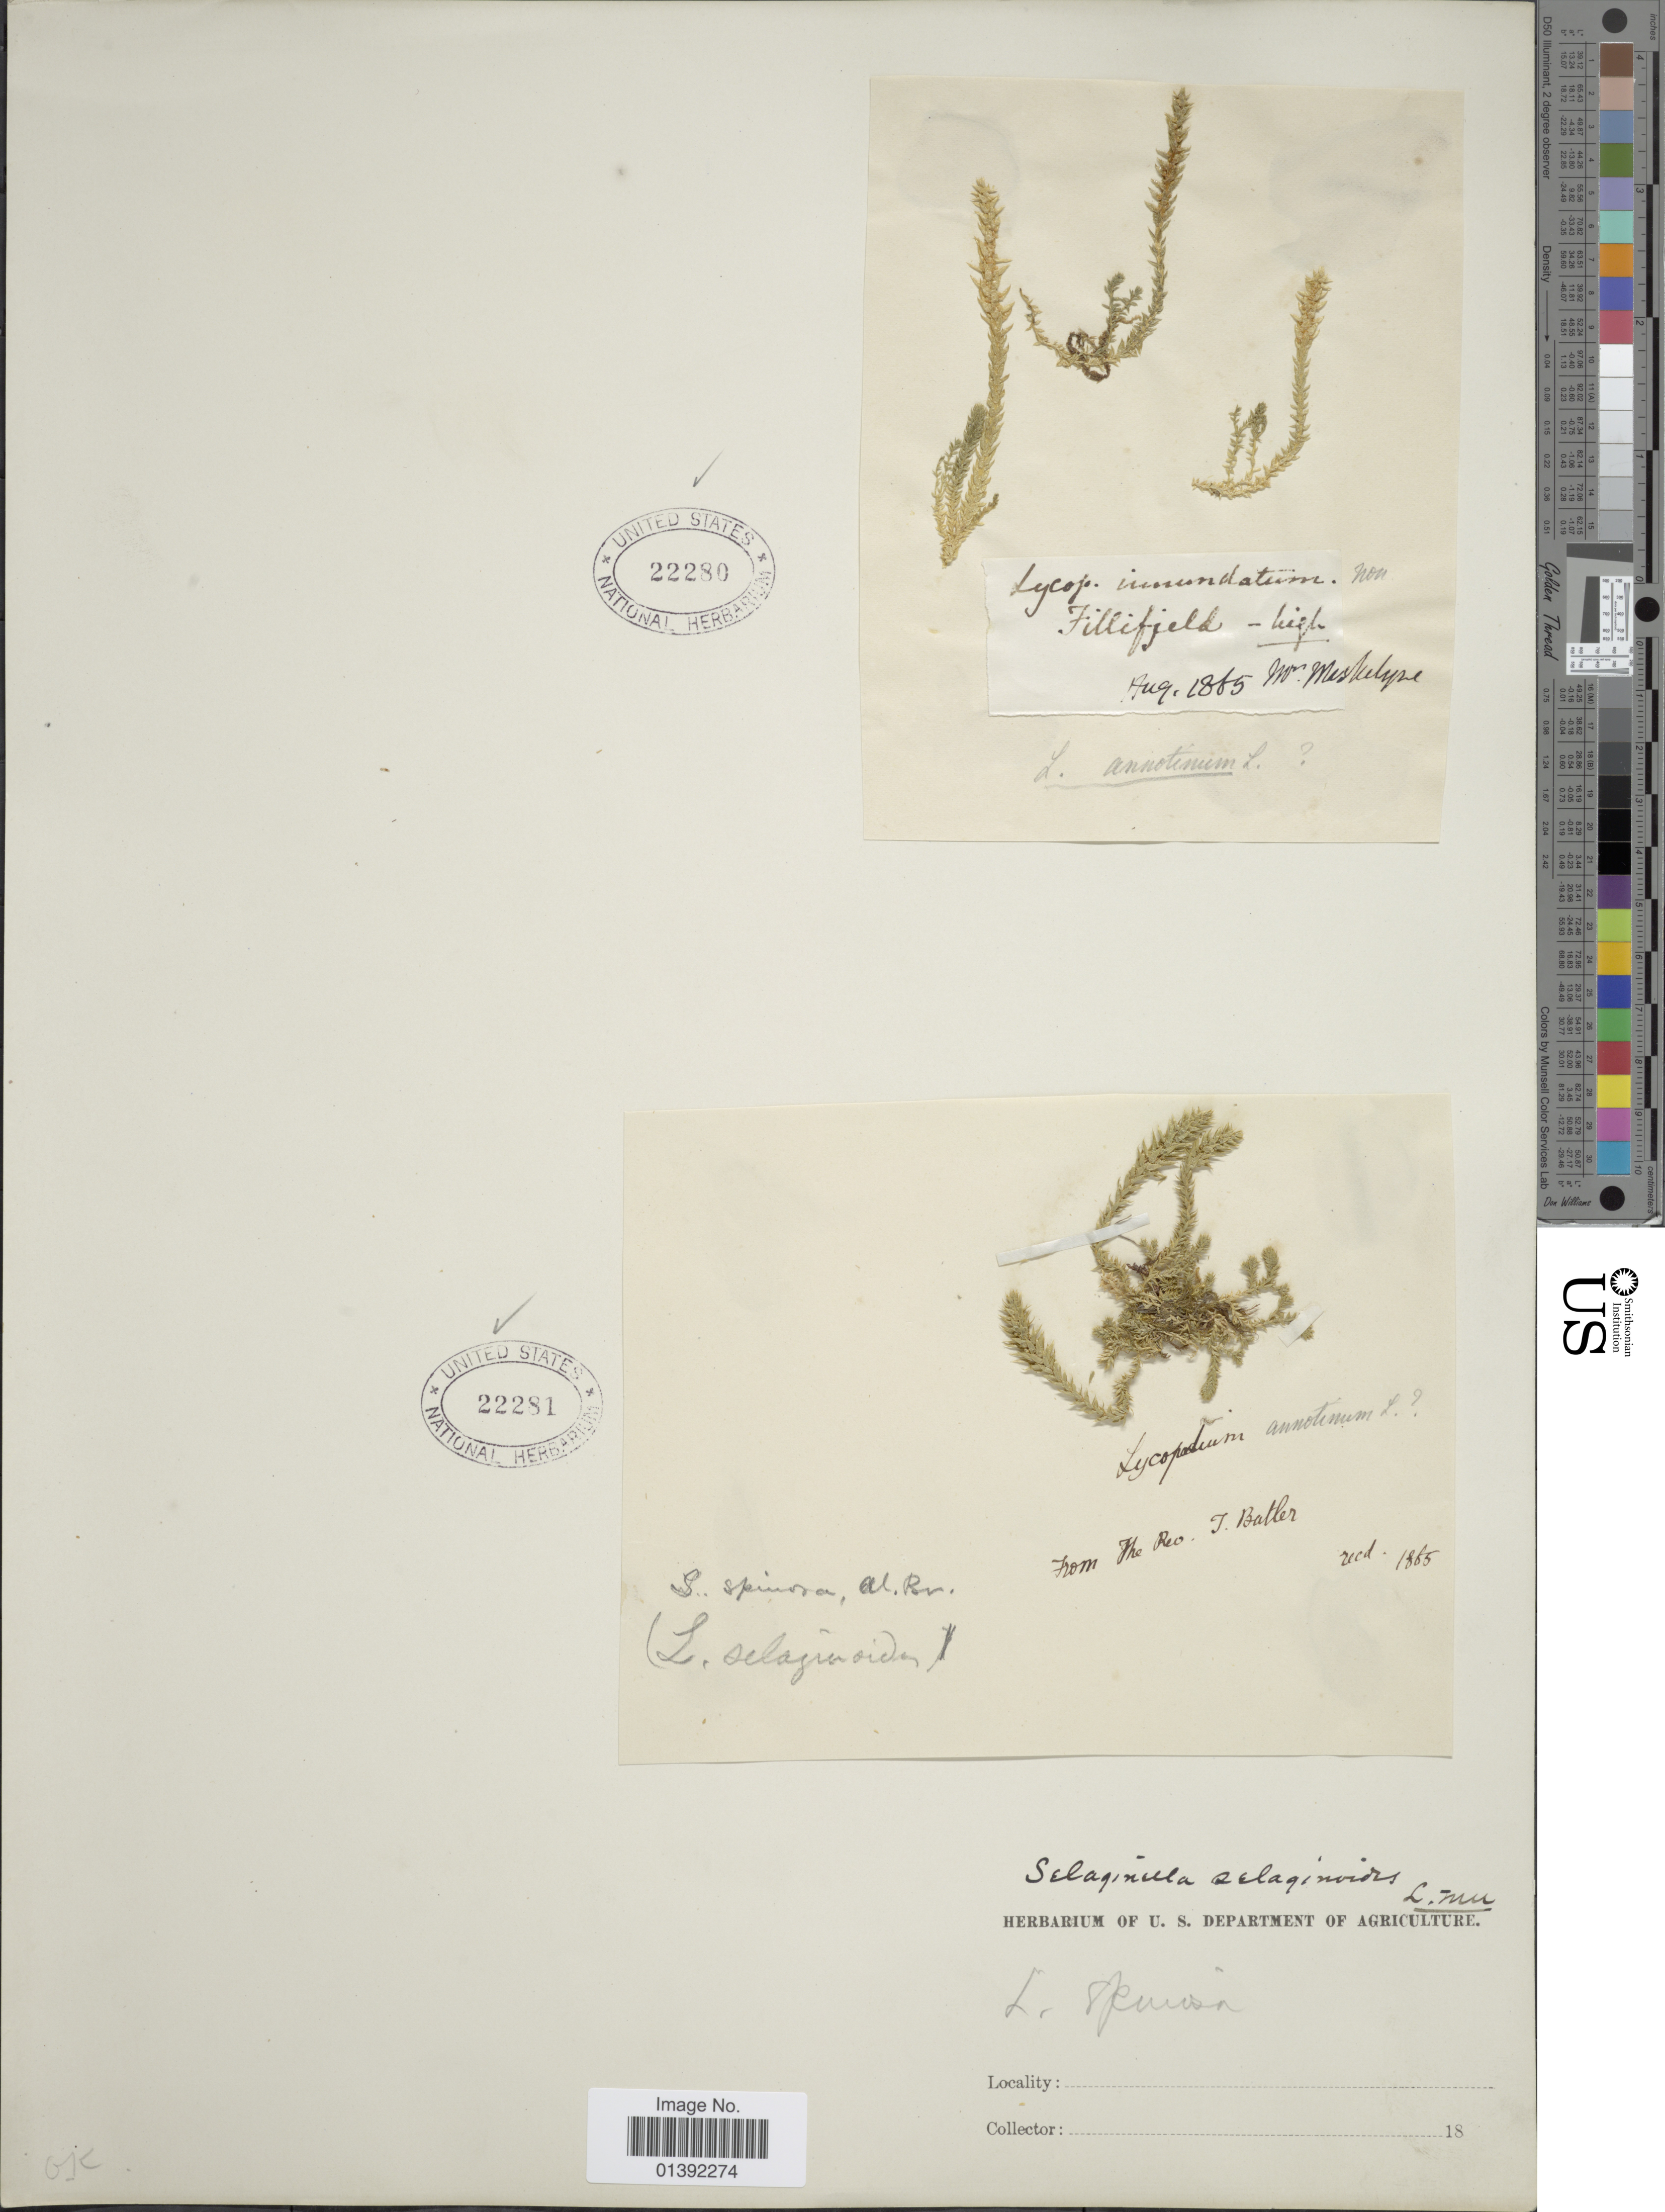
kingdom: Plantae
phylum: Tracheophyta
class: Lycopodiopsida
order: Selaginellales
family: Selaginellaceae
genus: Selaginella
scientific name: Selaginella selaginoides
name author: (L.) Link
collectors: Meskelyne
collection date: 1865-08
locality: Fillifjeld [interpreted]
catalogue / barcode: US 22280-2